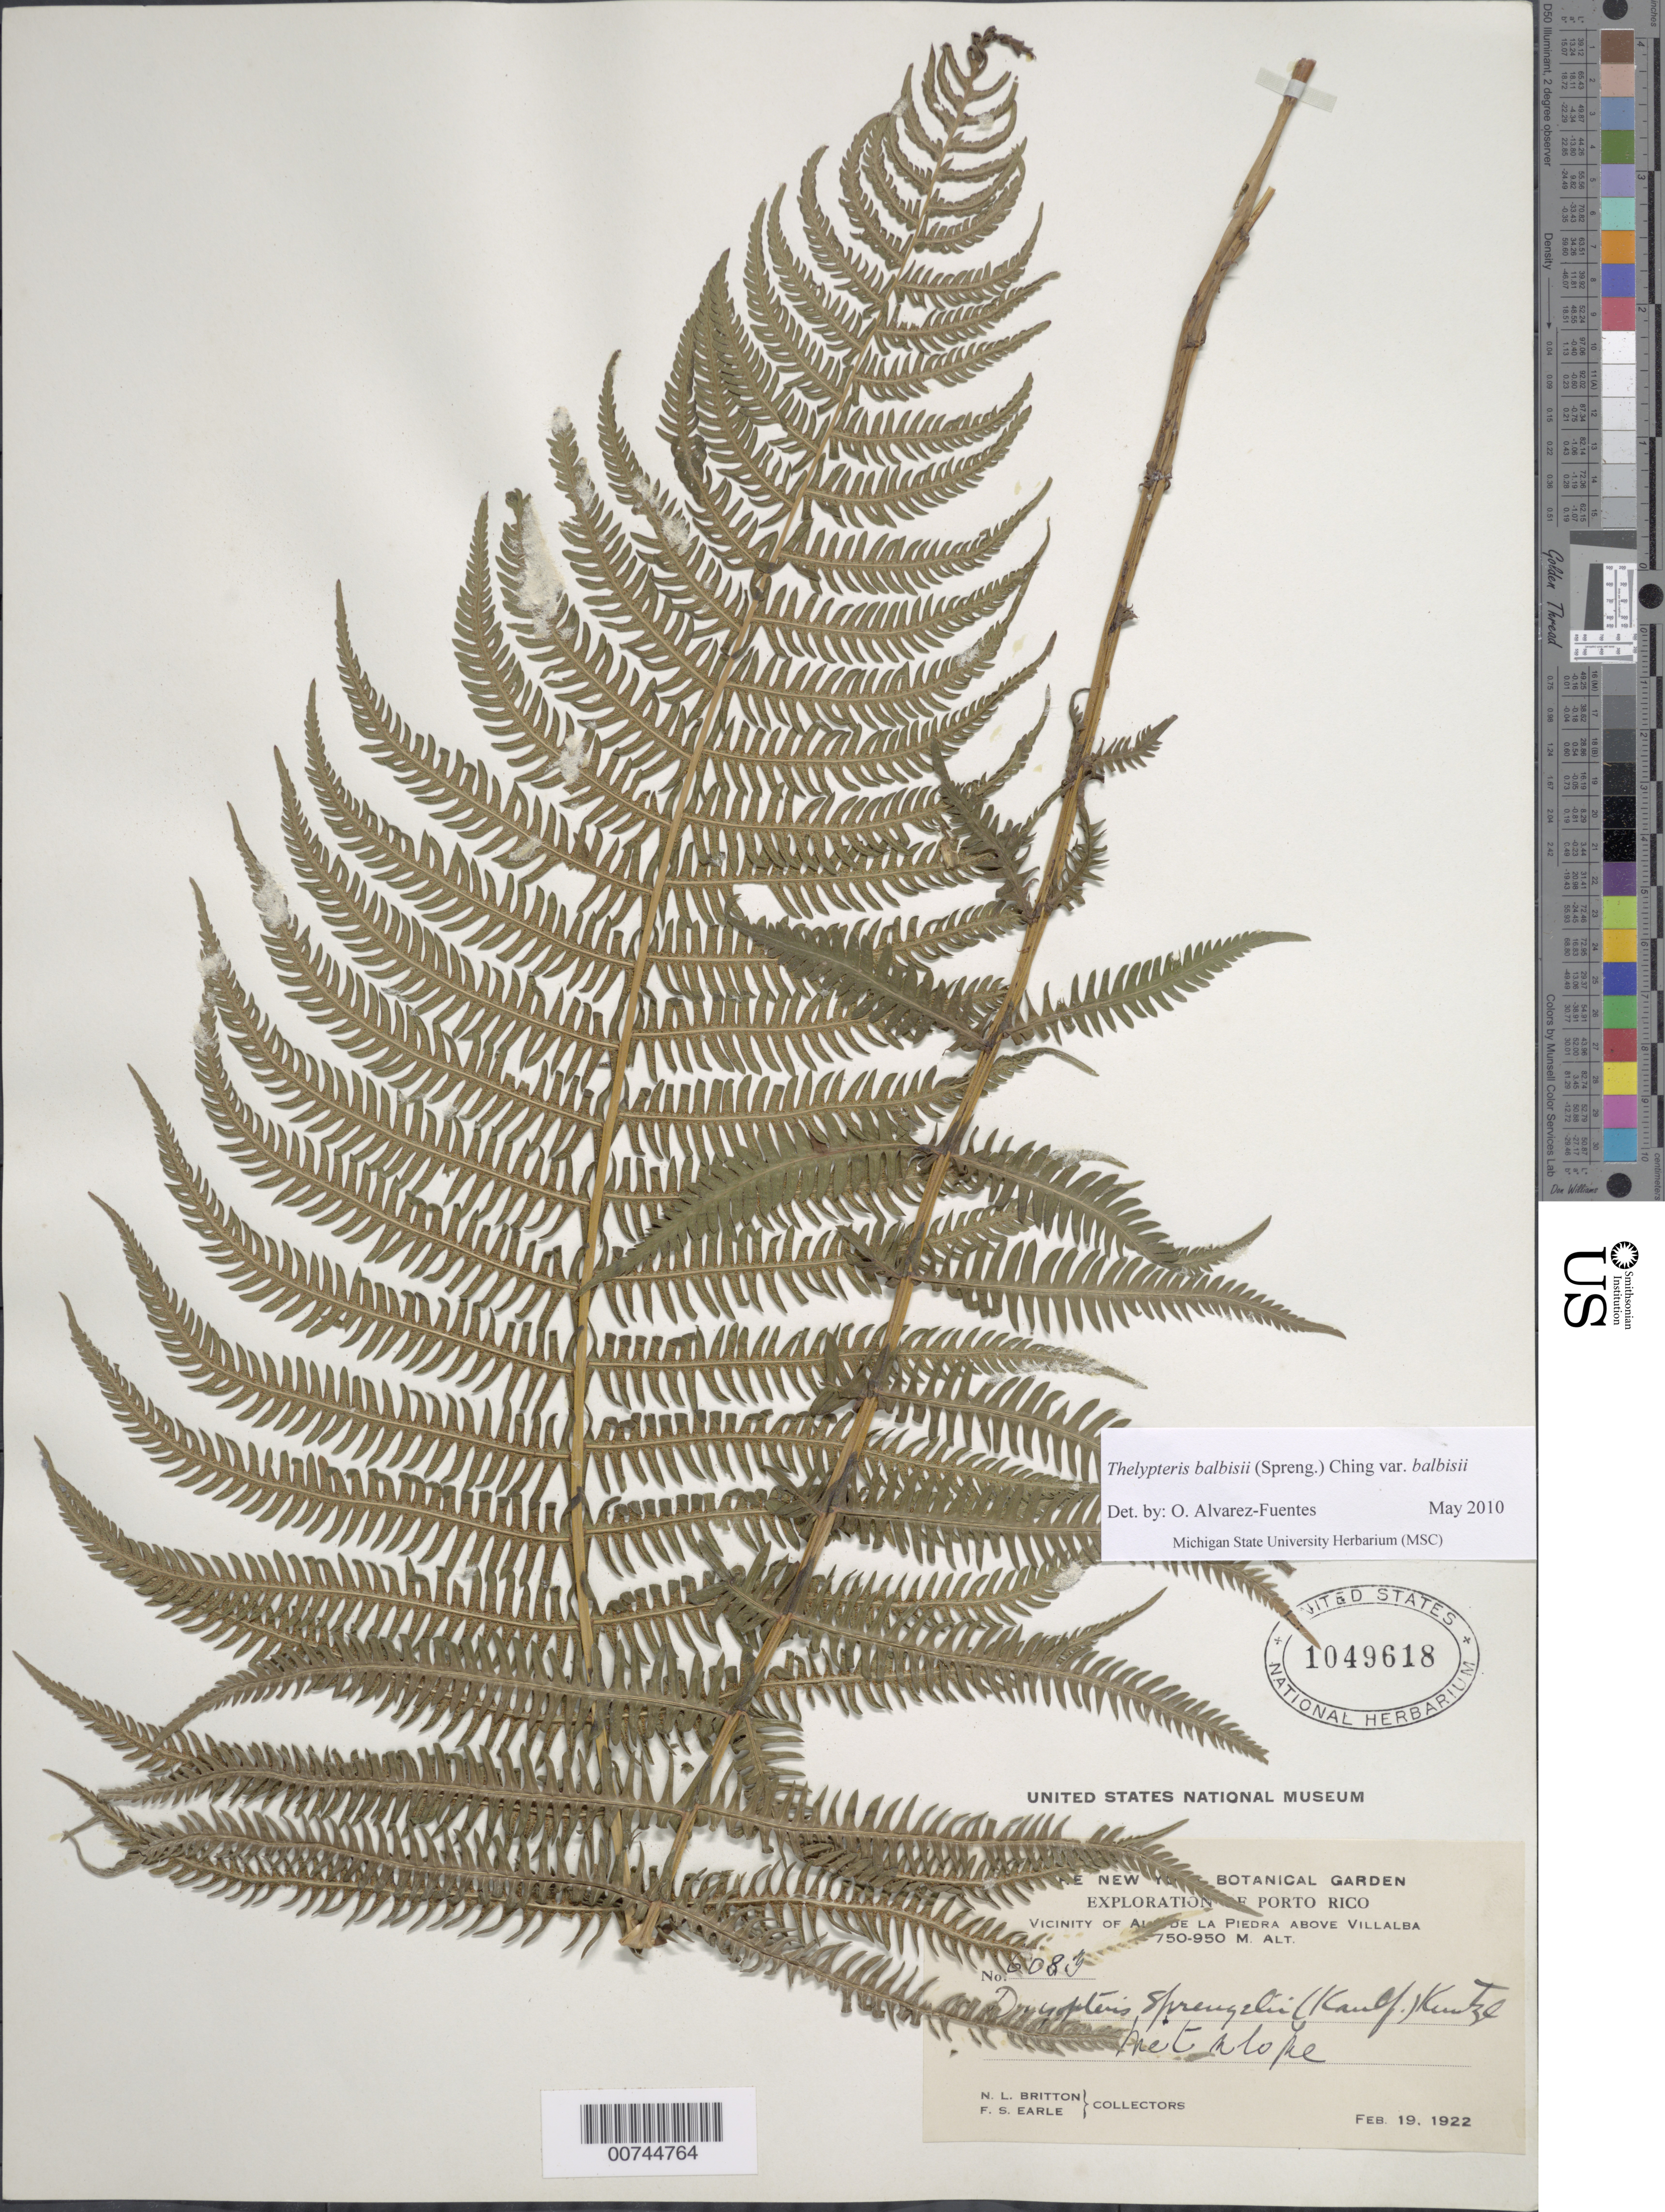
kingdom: Plantae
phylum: Tracheophyta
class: Polypodiopsida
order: Polypodiales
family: Thelypteridaceae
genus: Amauropelta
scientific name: Amauropelta balbisii (Spreng.) comb. nov., ined. 2015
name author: (Spreng.)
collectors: N. Britton & F. S. Earle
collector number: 6089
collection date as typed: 19 Feb 1922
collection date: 1922-02-19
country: Puerto Rico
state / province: Villalba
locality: Vicinity of Alto de La Piedra above Villalba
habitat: Wet slope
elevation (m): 750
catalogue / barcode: US 1049618